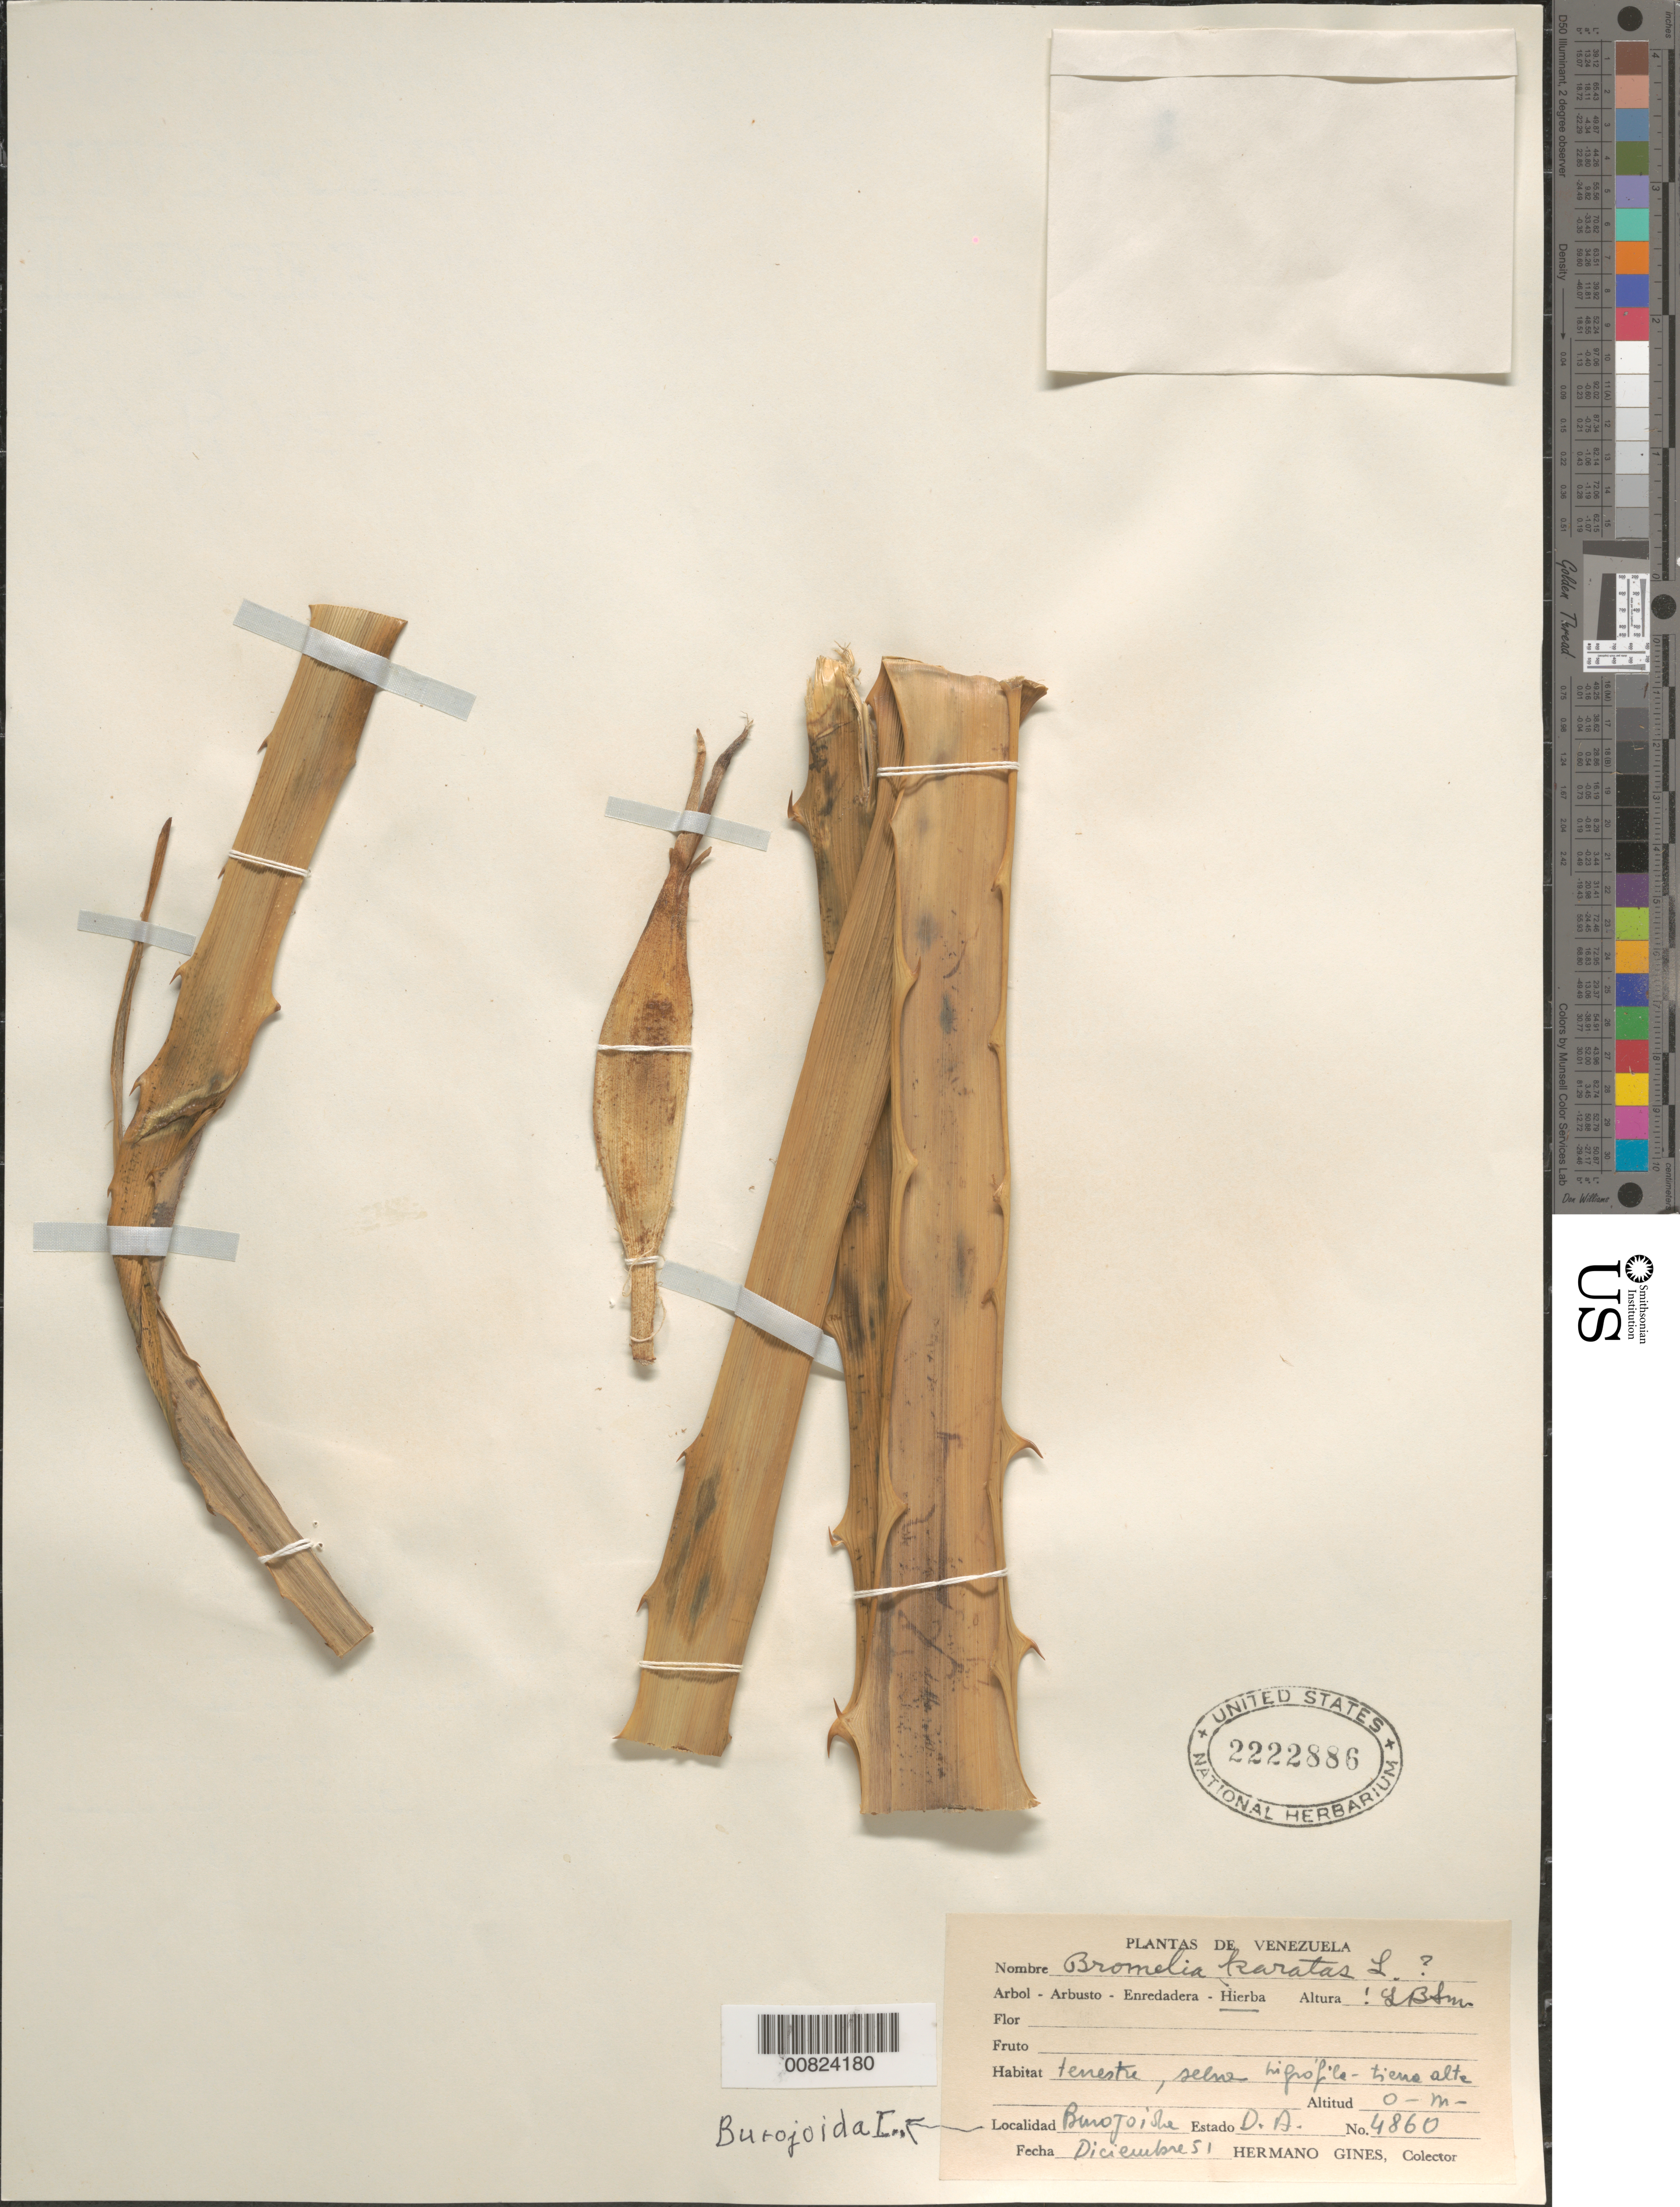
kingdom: Plantae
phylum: Tracheophyta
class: Liliopsida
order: Poales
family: Bromeliaceae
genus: Karatas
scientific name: Karatas plumieri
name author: É. Morren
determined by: Smith, Lyman B., (US), NMNH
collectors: H. Gines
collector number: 4860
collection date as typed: Dec-51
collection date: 1951-12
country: Venezuela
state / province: Delta Amacuro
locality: Isla Burojoida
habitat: Selva higrofila, tierra alta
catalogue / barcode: US 2222886